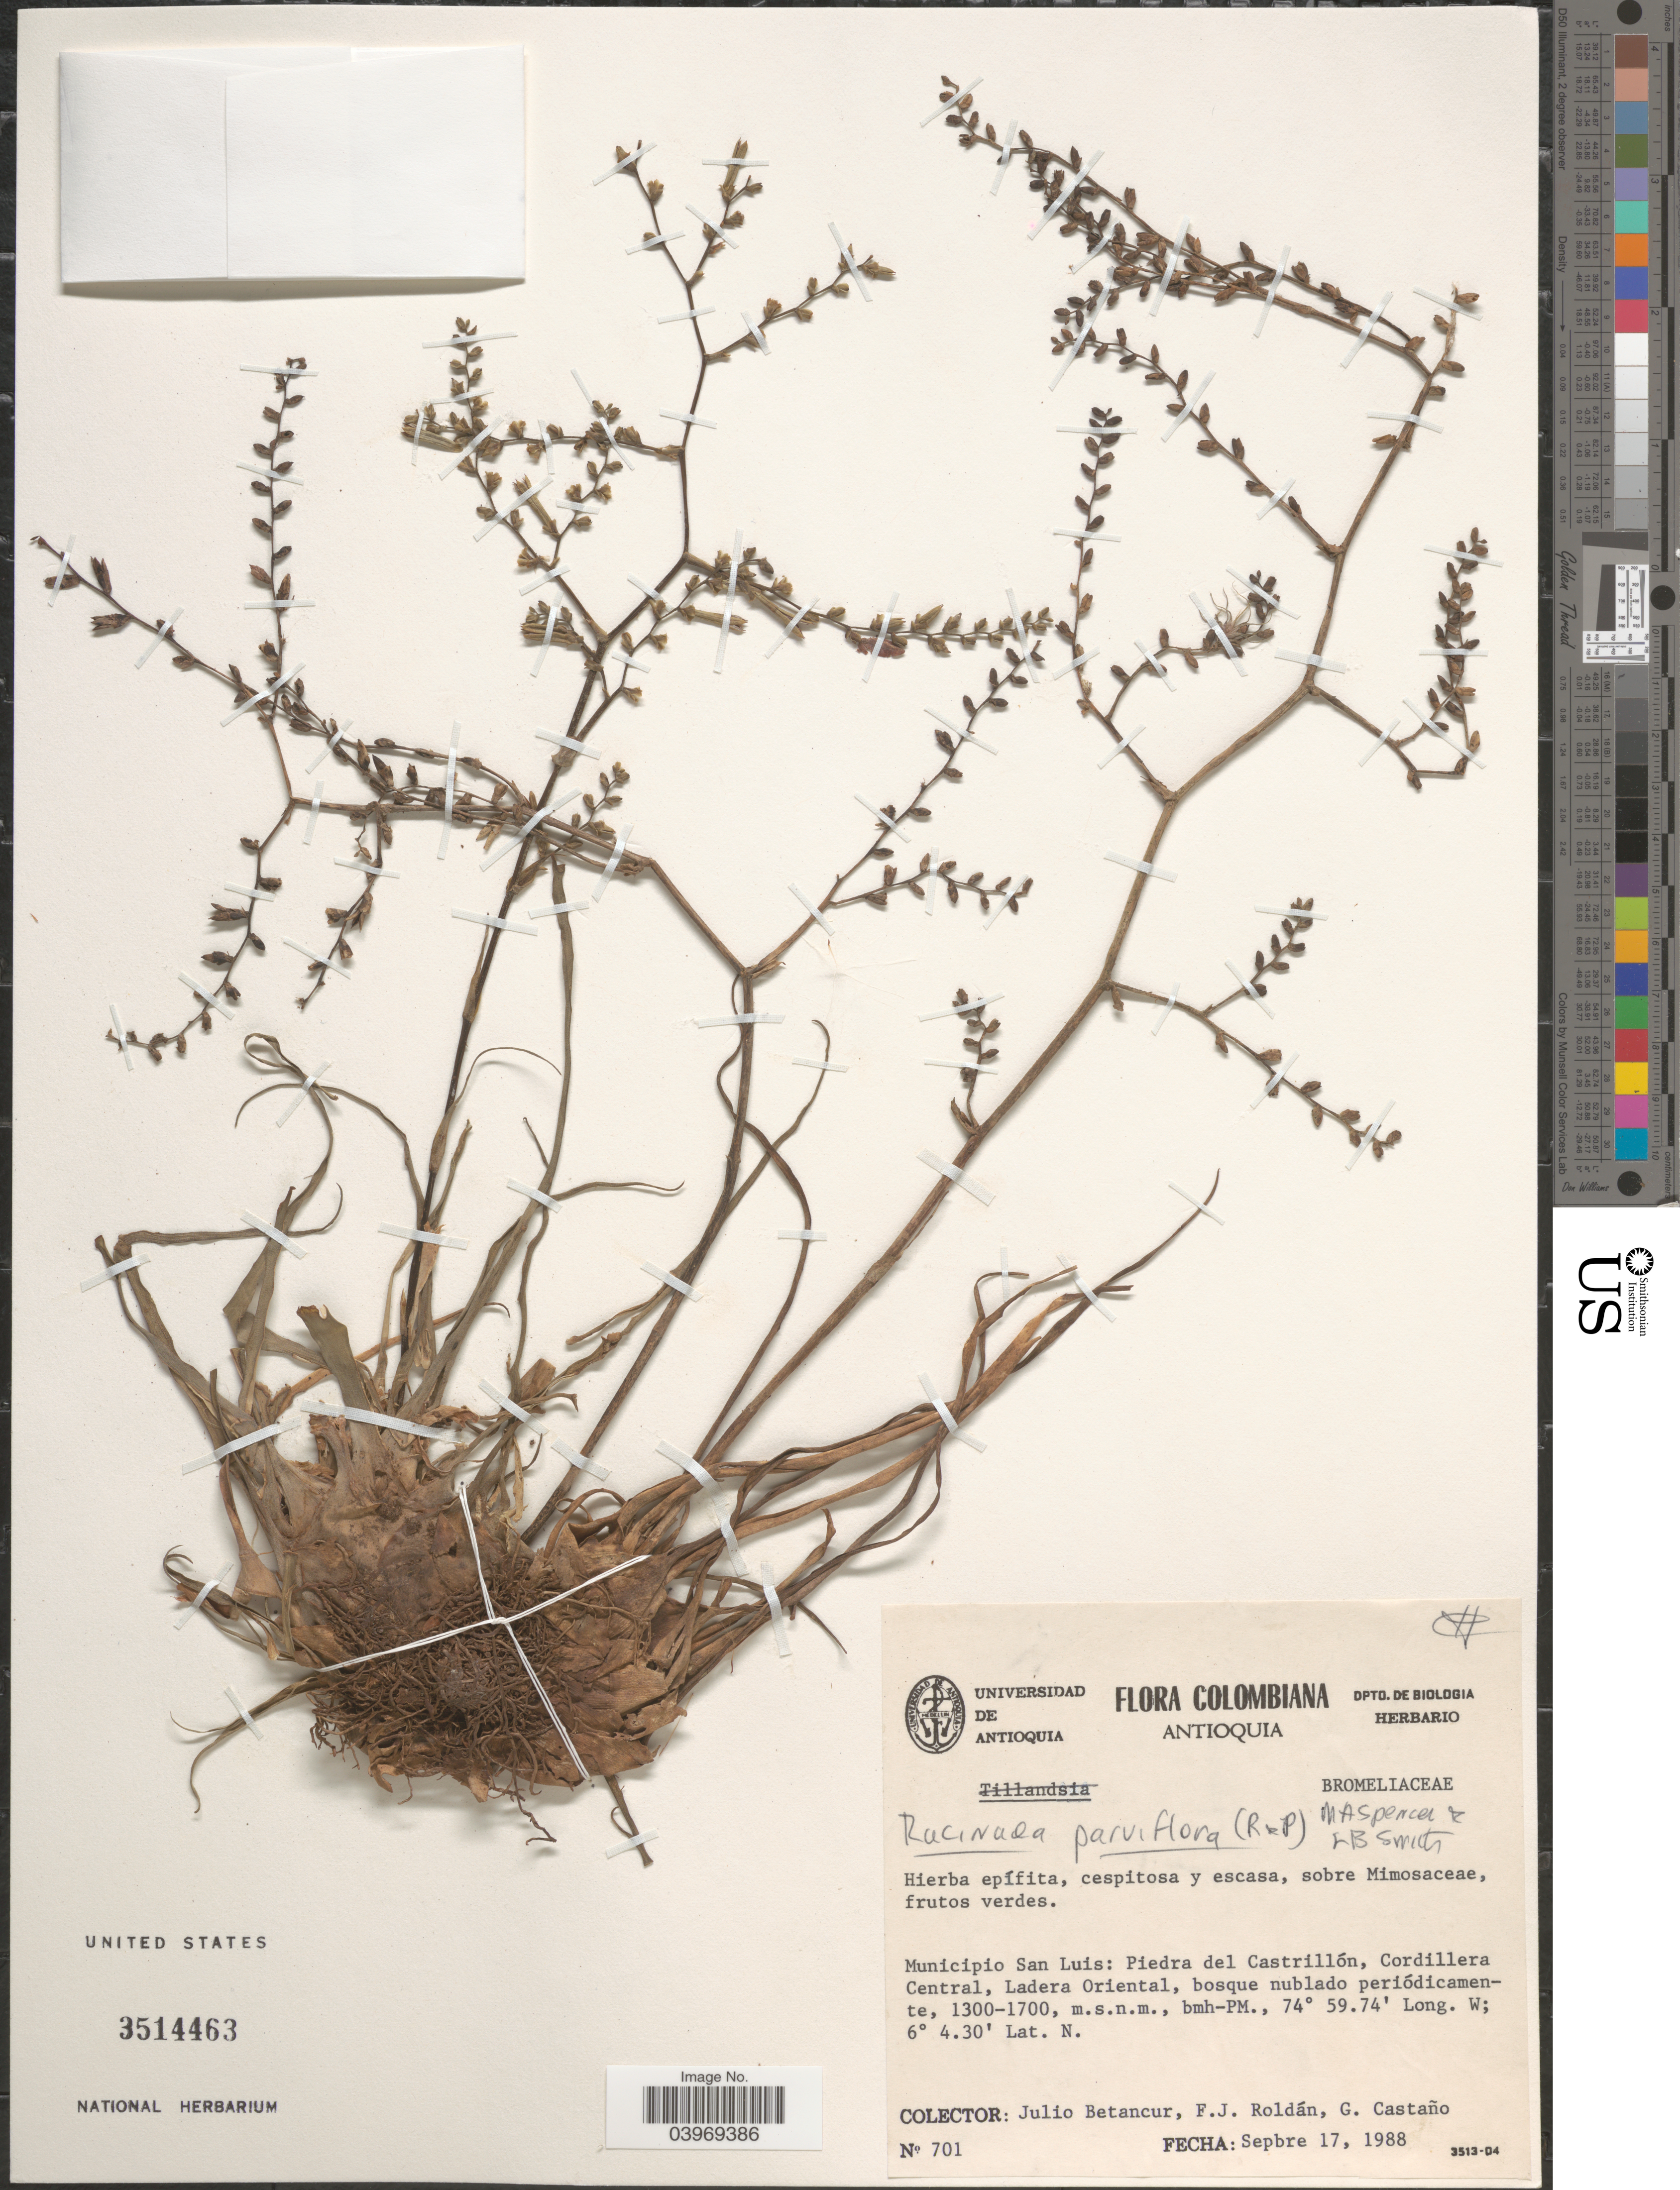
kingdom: Plantae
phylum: Tracheophyta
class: Liliopsida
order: Poales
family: Bromeliaceae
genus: Racinaea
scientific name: Racinaea parviflora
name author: (Ruiz & Pav.) M.A. Spencer & L.B. Sm.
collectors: J. Betancur, F. J. Roldán & G. Castano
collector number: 701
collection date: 1988-09-17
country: Colombia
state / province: Antioquia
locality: Municipio San Luis: Piedra del Castrillón, Cordillera Central, Ladera Oriental.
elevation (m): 1300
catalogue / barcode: US 3514463